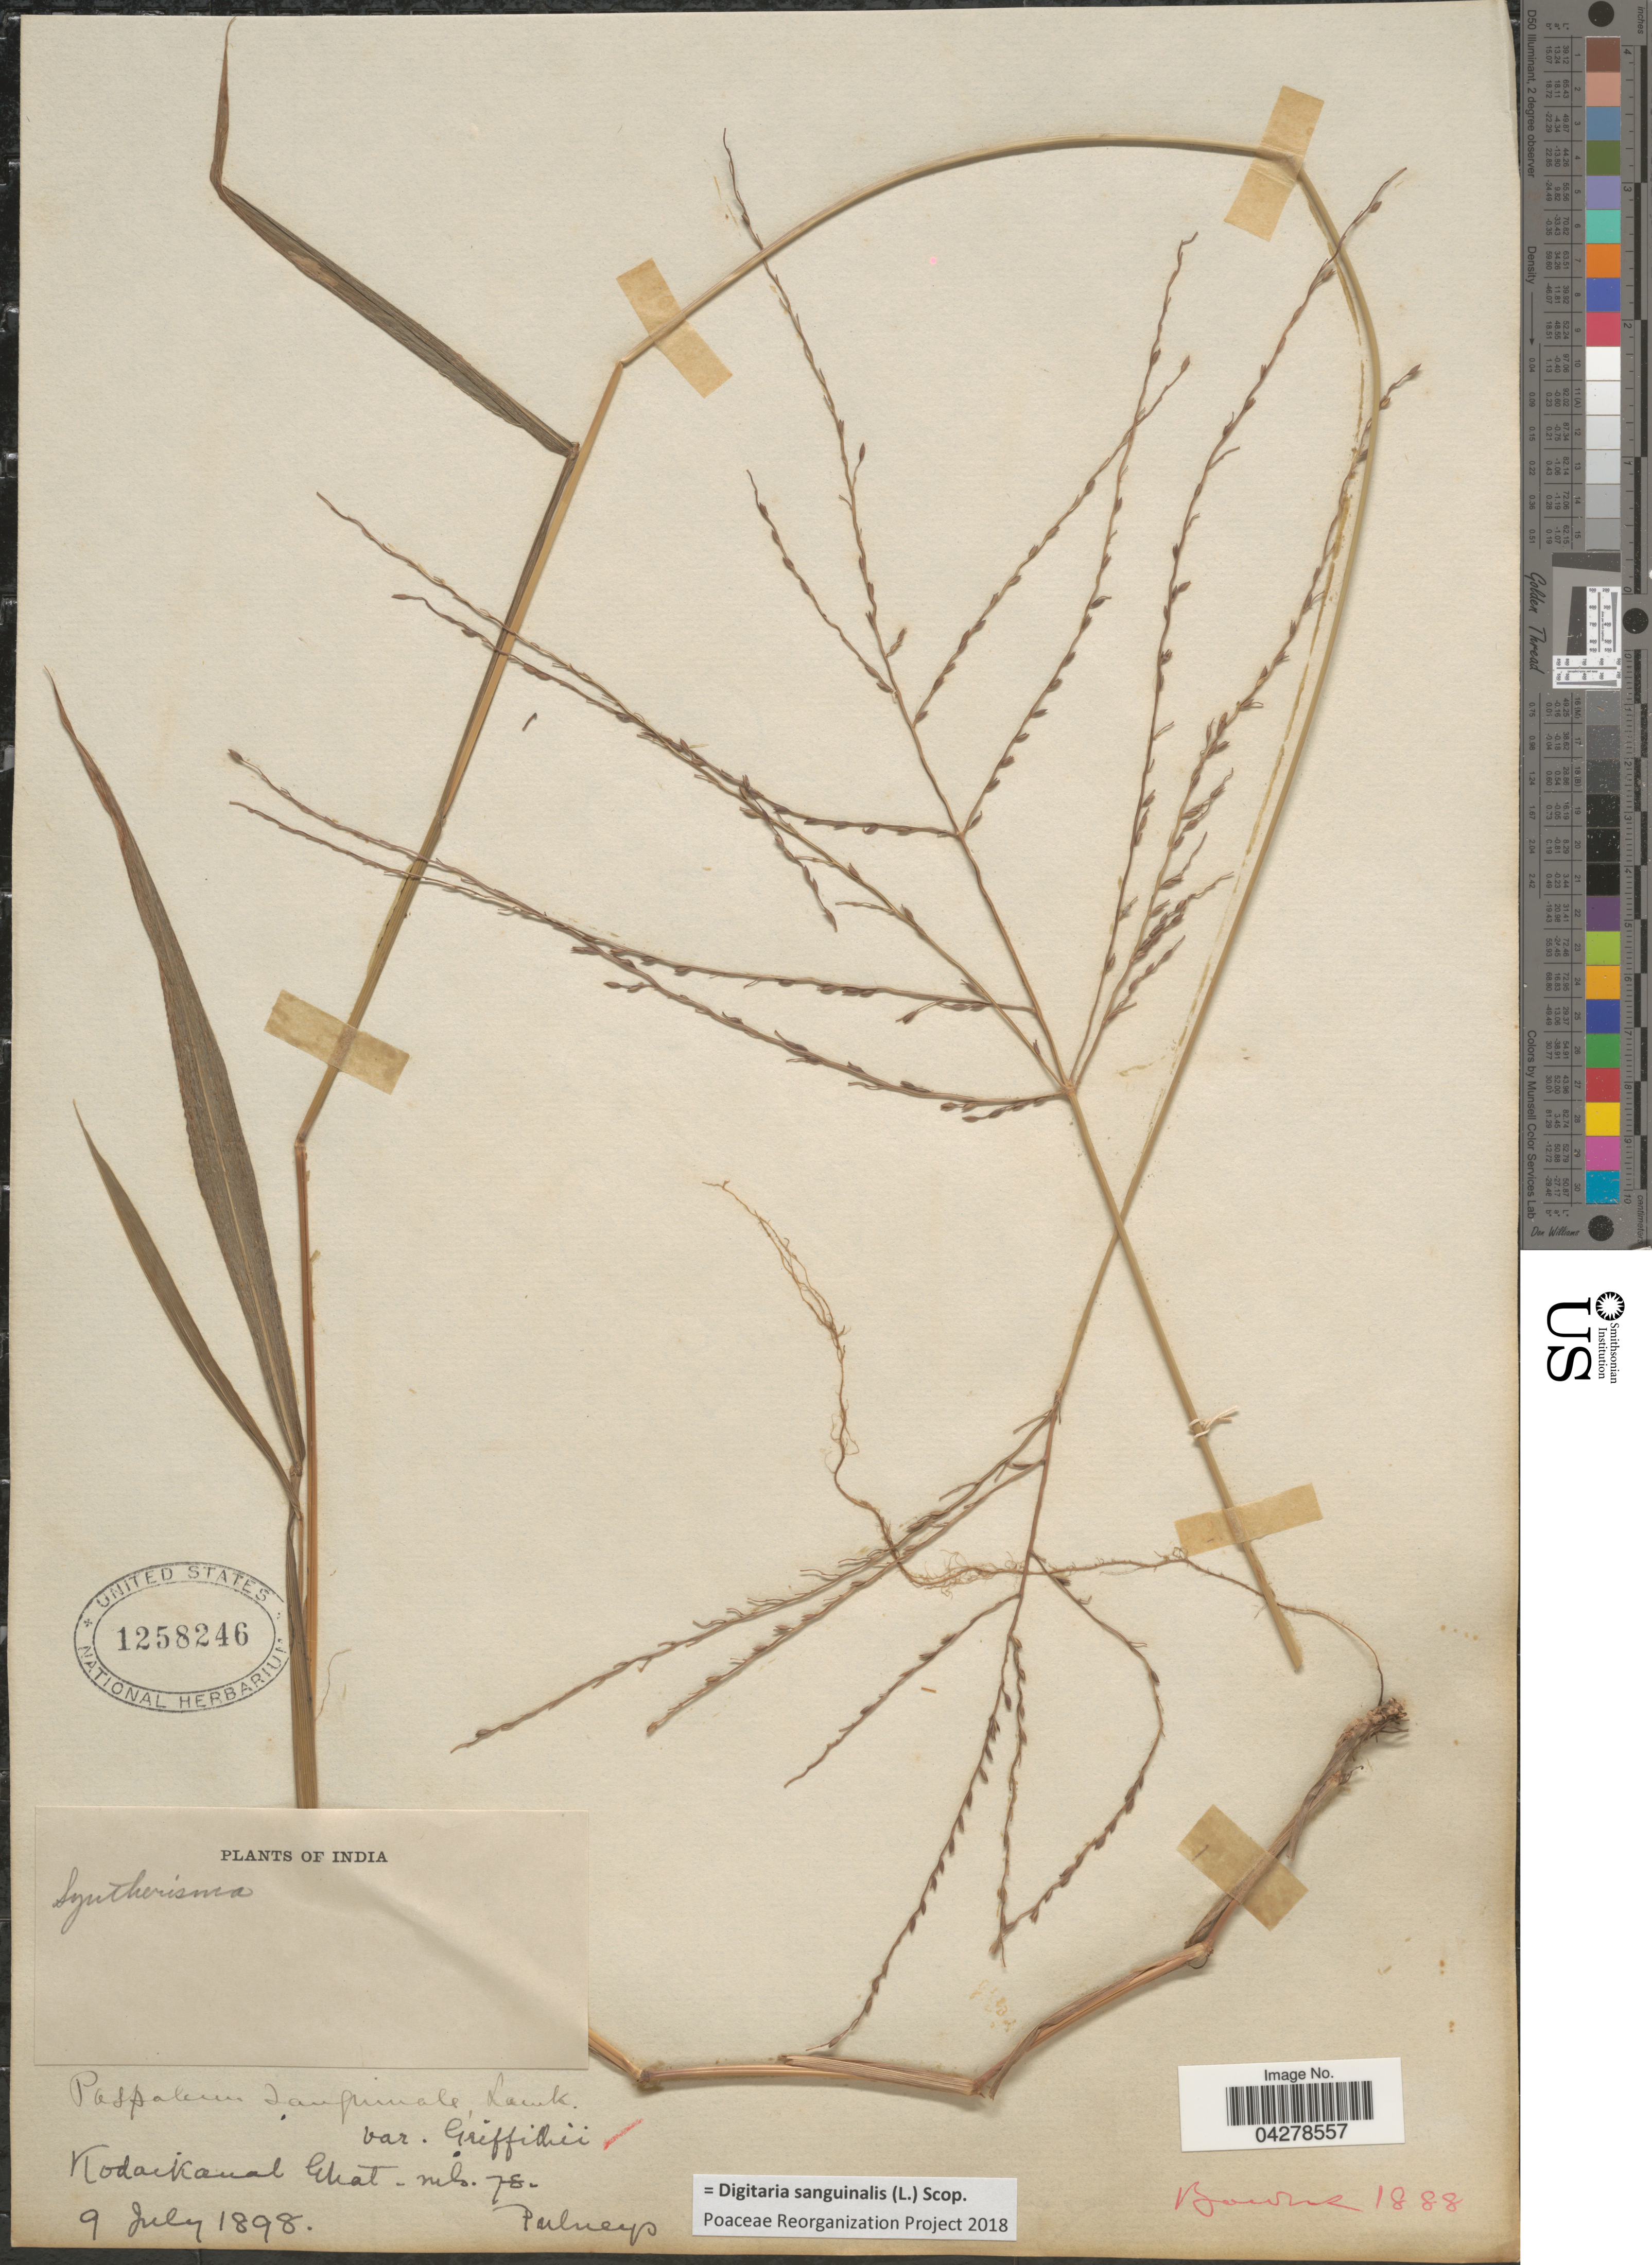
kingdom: Plantae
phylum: Tracheophyta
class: Liliopsida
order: Poales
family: Poaceae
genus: Digitaria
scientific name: Digitaria sanguinalis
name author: (L.) Scop.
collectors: -- Bourne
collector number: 1888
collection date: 1898-07-09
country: India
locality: KodaiKanal Ghat - mls. 7-8. Pulneys.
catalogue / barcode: US 1258246